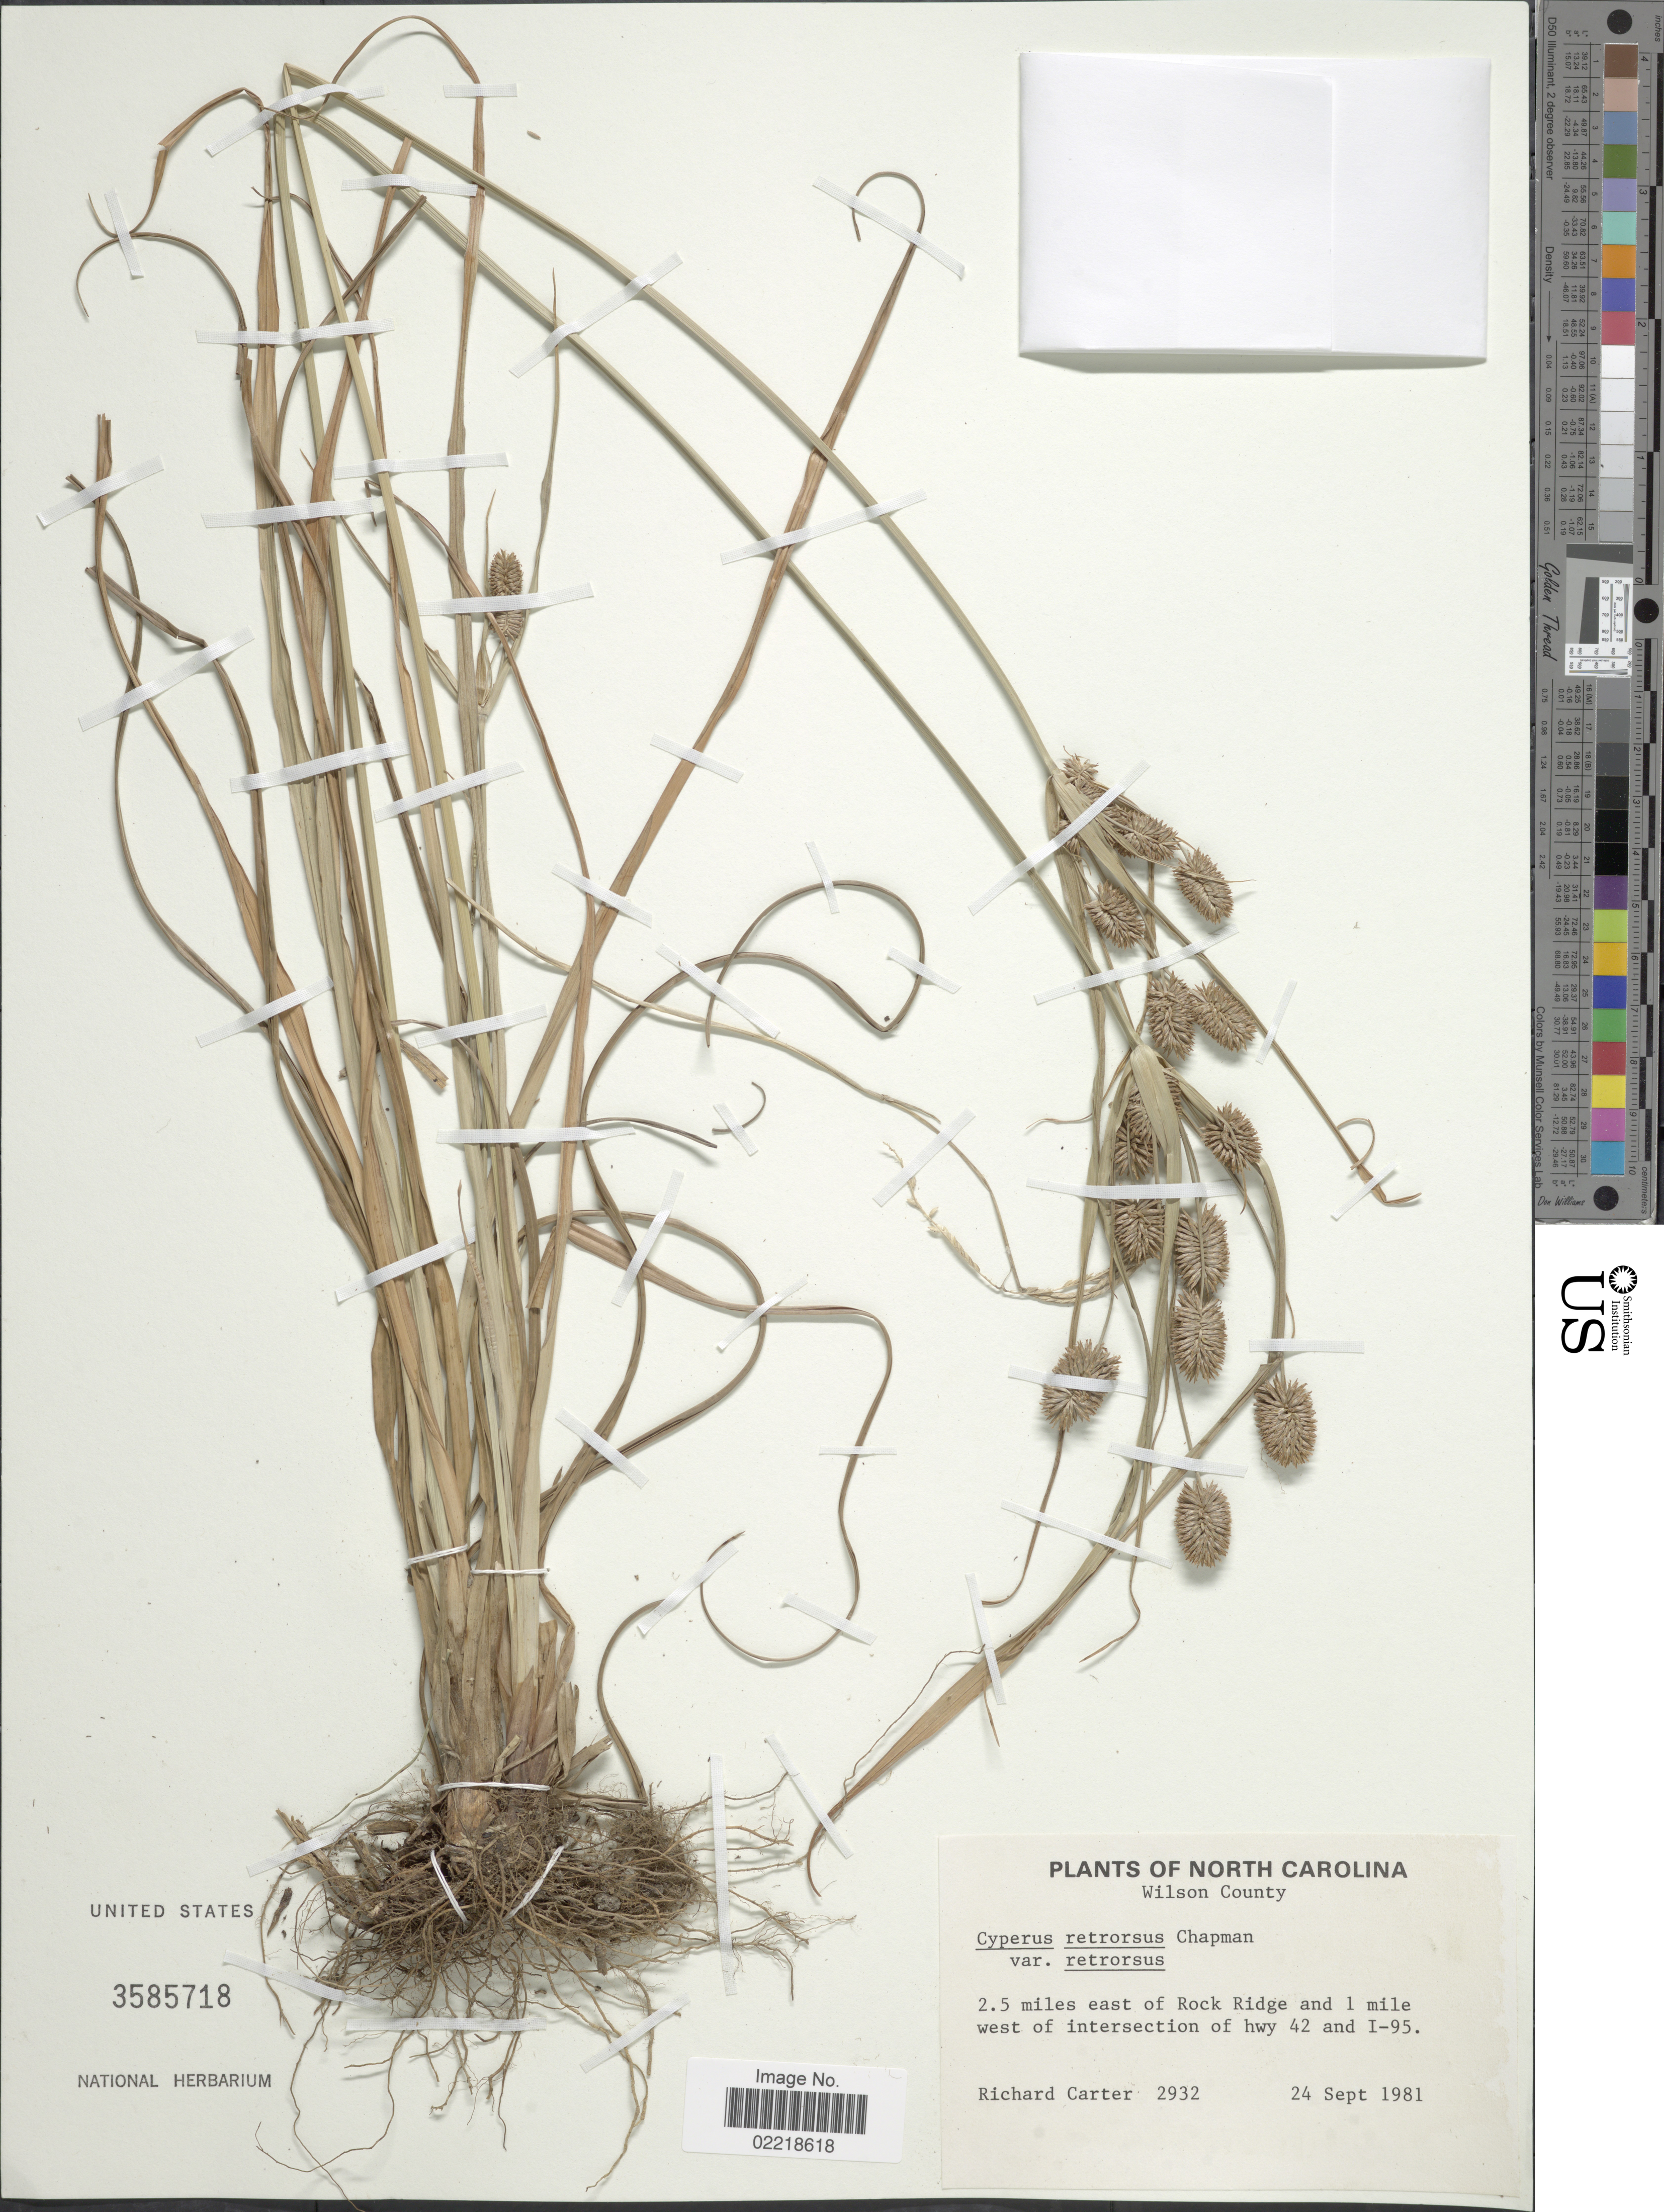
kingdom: Plantae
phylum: Tracheophyta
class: Liliopsida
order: Poales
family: Cyperaceae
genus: Cyperus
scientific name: Cyperus retrorsus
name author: Chapm.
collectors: R. Carter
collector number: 2932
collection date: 1981-09-24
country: United States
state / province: North Carolina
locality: Wilson County, 2.5 miles east of Rock Ridge and 1 mile west of intersection of hwy 42 and I-95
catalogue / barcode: US 3585718